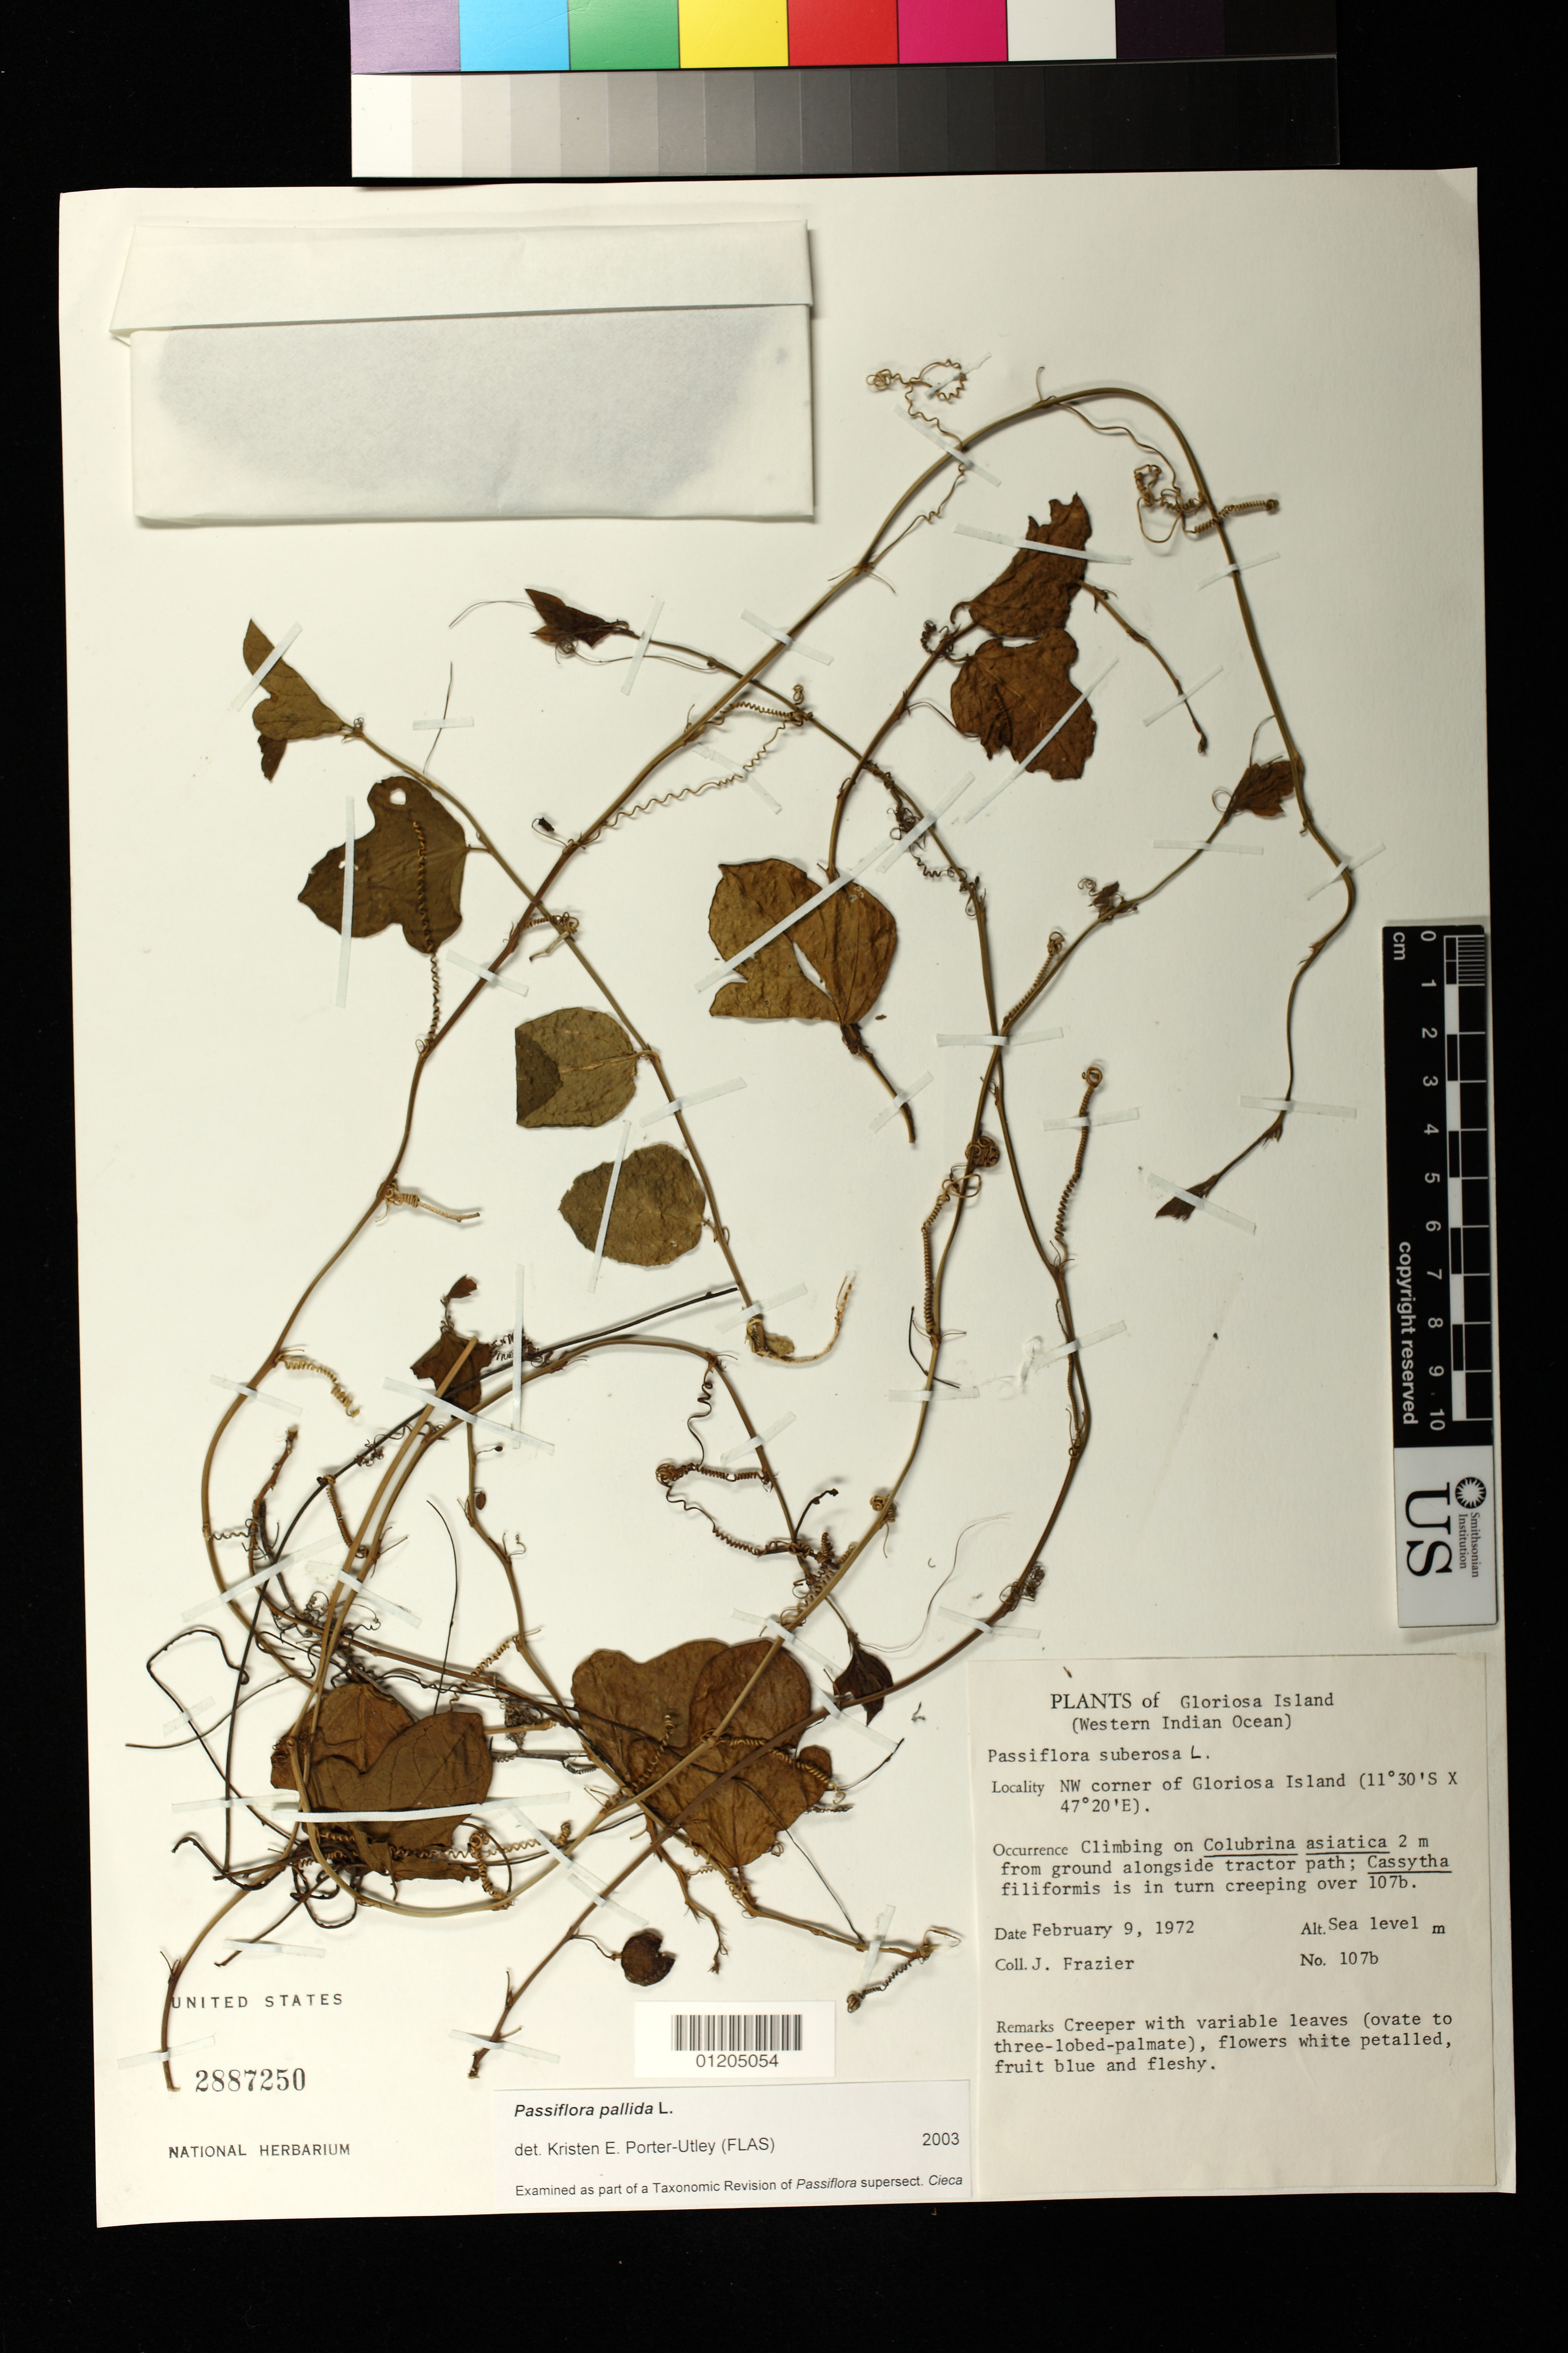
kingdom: Plantae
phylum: Tracheophyta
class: Magnoliopsida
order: Malpighiales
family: Passifloraceae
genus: Passiflora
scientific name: Passiflora pallida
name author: L.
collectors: J. Frazier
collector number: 107b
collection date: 1972-02-09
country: French Southern Territories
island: Île Glorieuse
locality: NW corner of Gloriosa Island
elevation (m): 0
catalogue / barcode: US 2887250